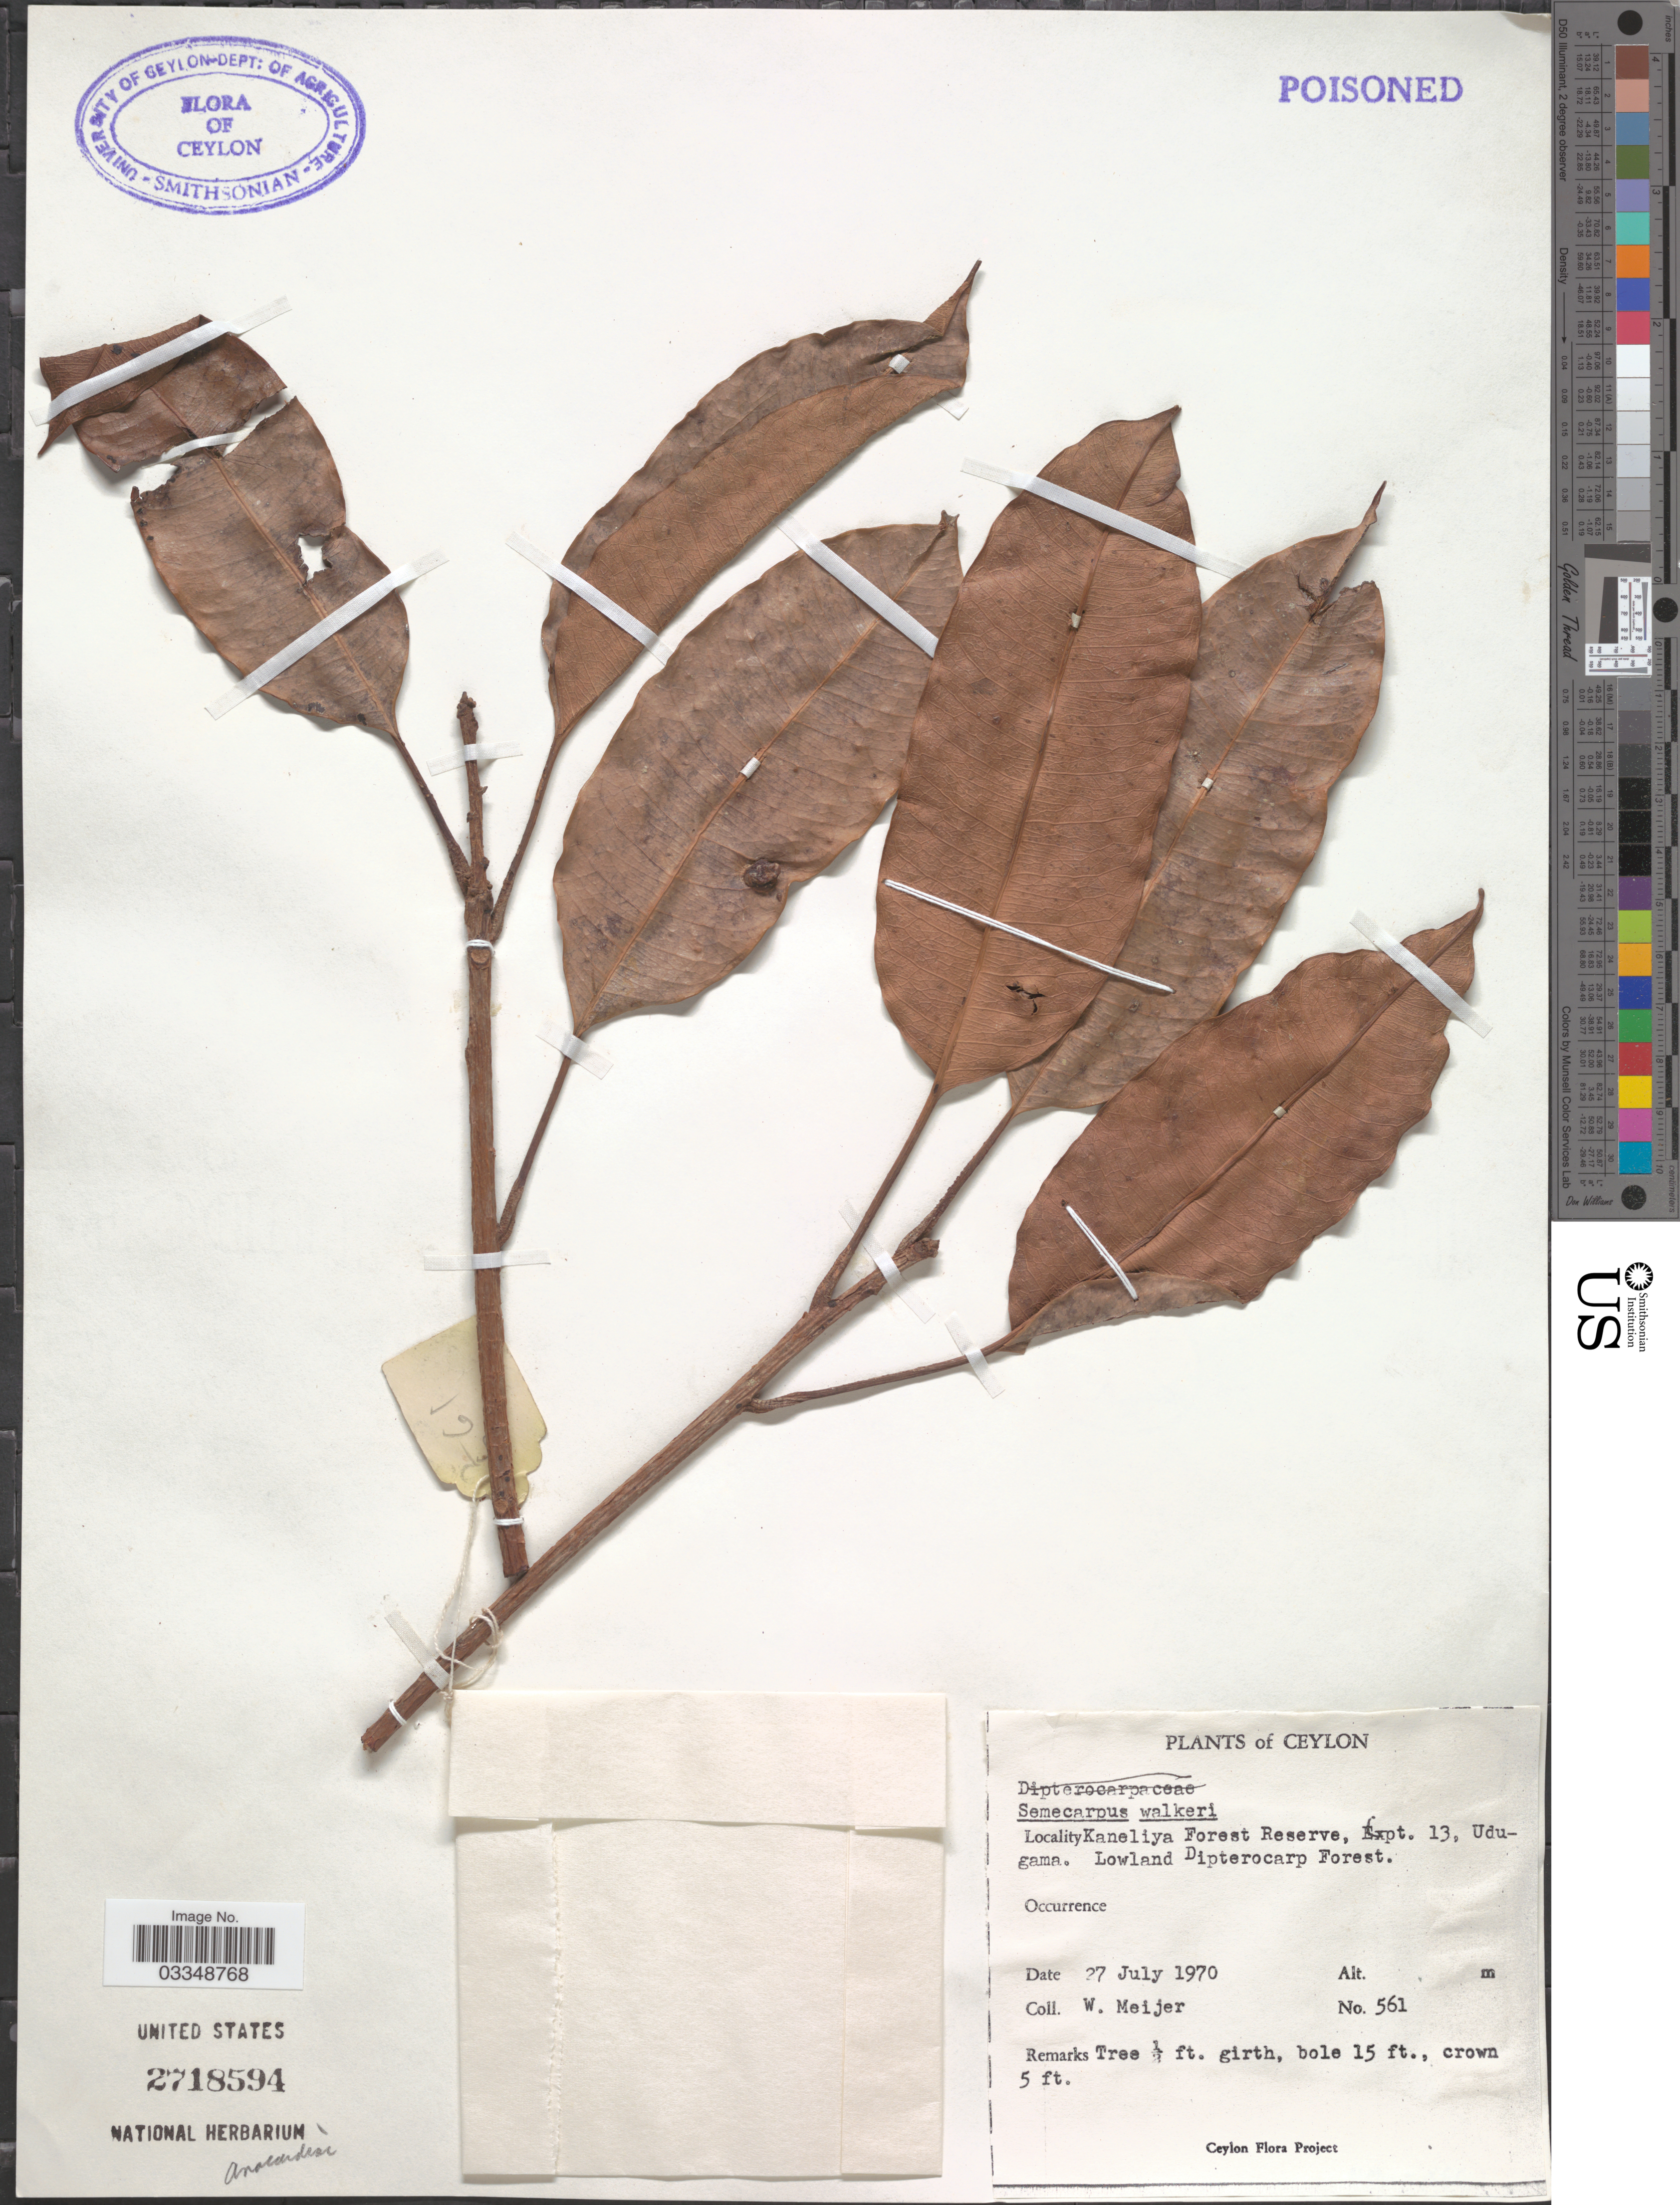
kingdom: Plantae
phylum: Tracheophyta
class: Magnoliopsida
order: Sapindales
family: Anacardiaceae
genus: Semecarpus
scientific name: Semecarpus walkeri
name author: Hook. f.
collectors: W. Meijer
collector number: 561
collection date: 1970-07-27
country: Sri Lanka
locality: Ceylon. Kaneliya Forest Reserve. Expt. 13, Udugama. Lowland Dipterocarp Forest.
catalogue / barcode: US 2718594